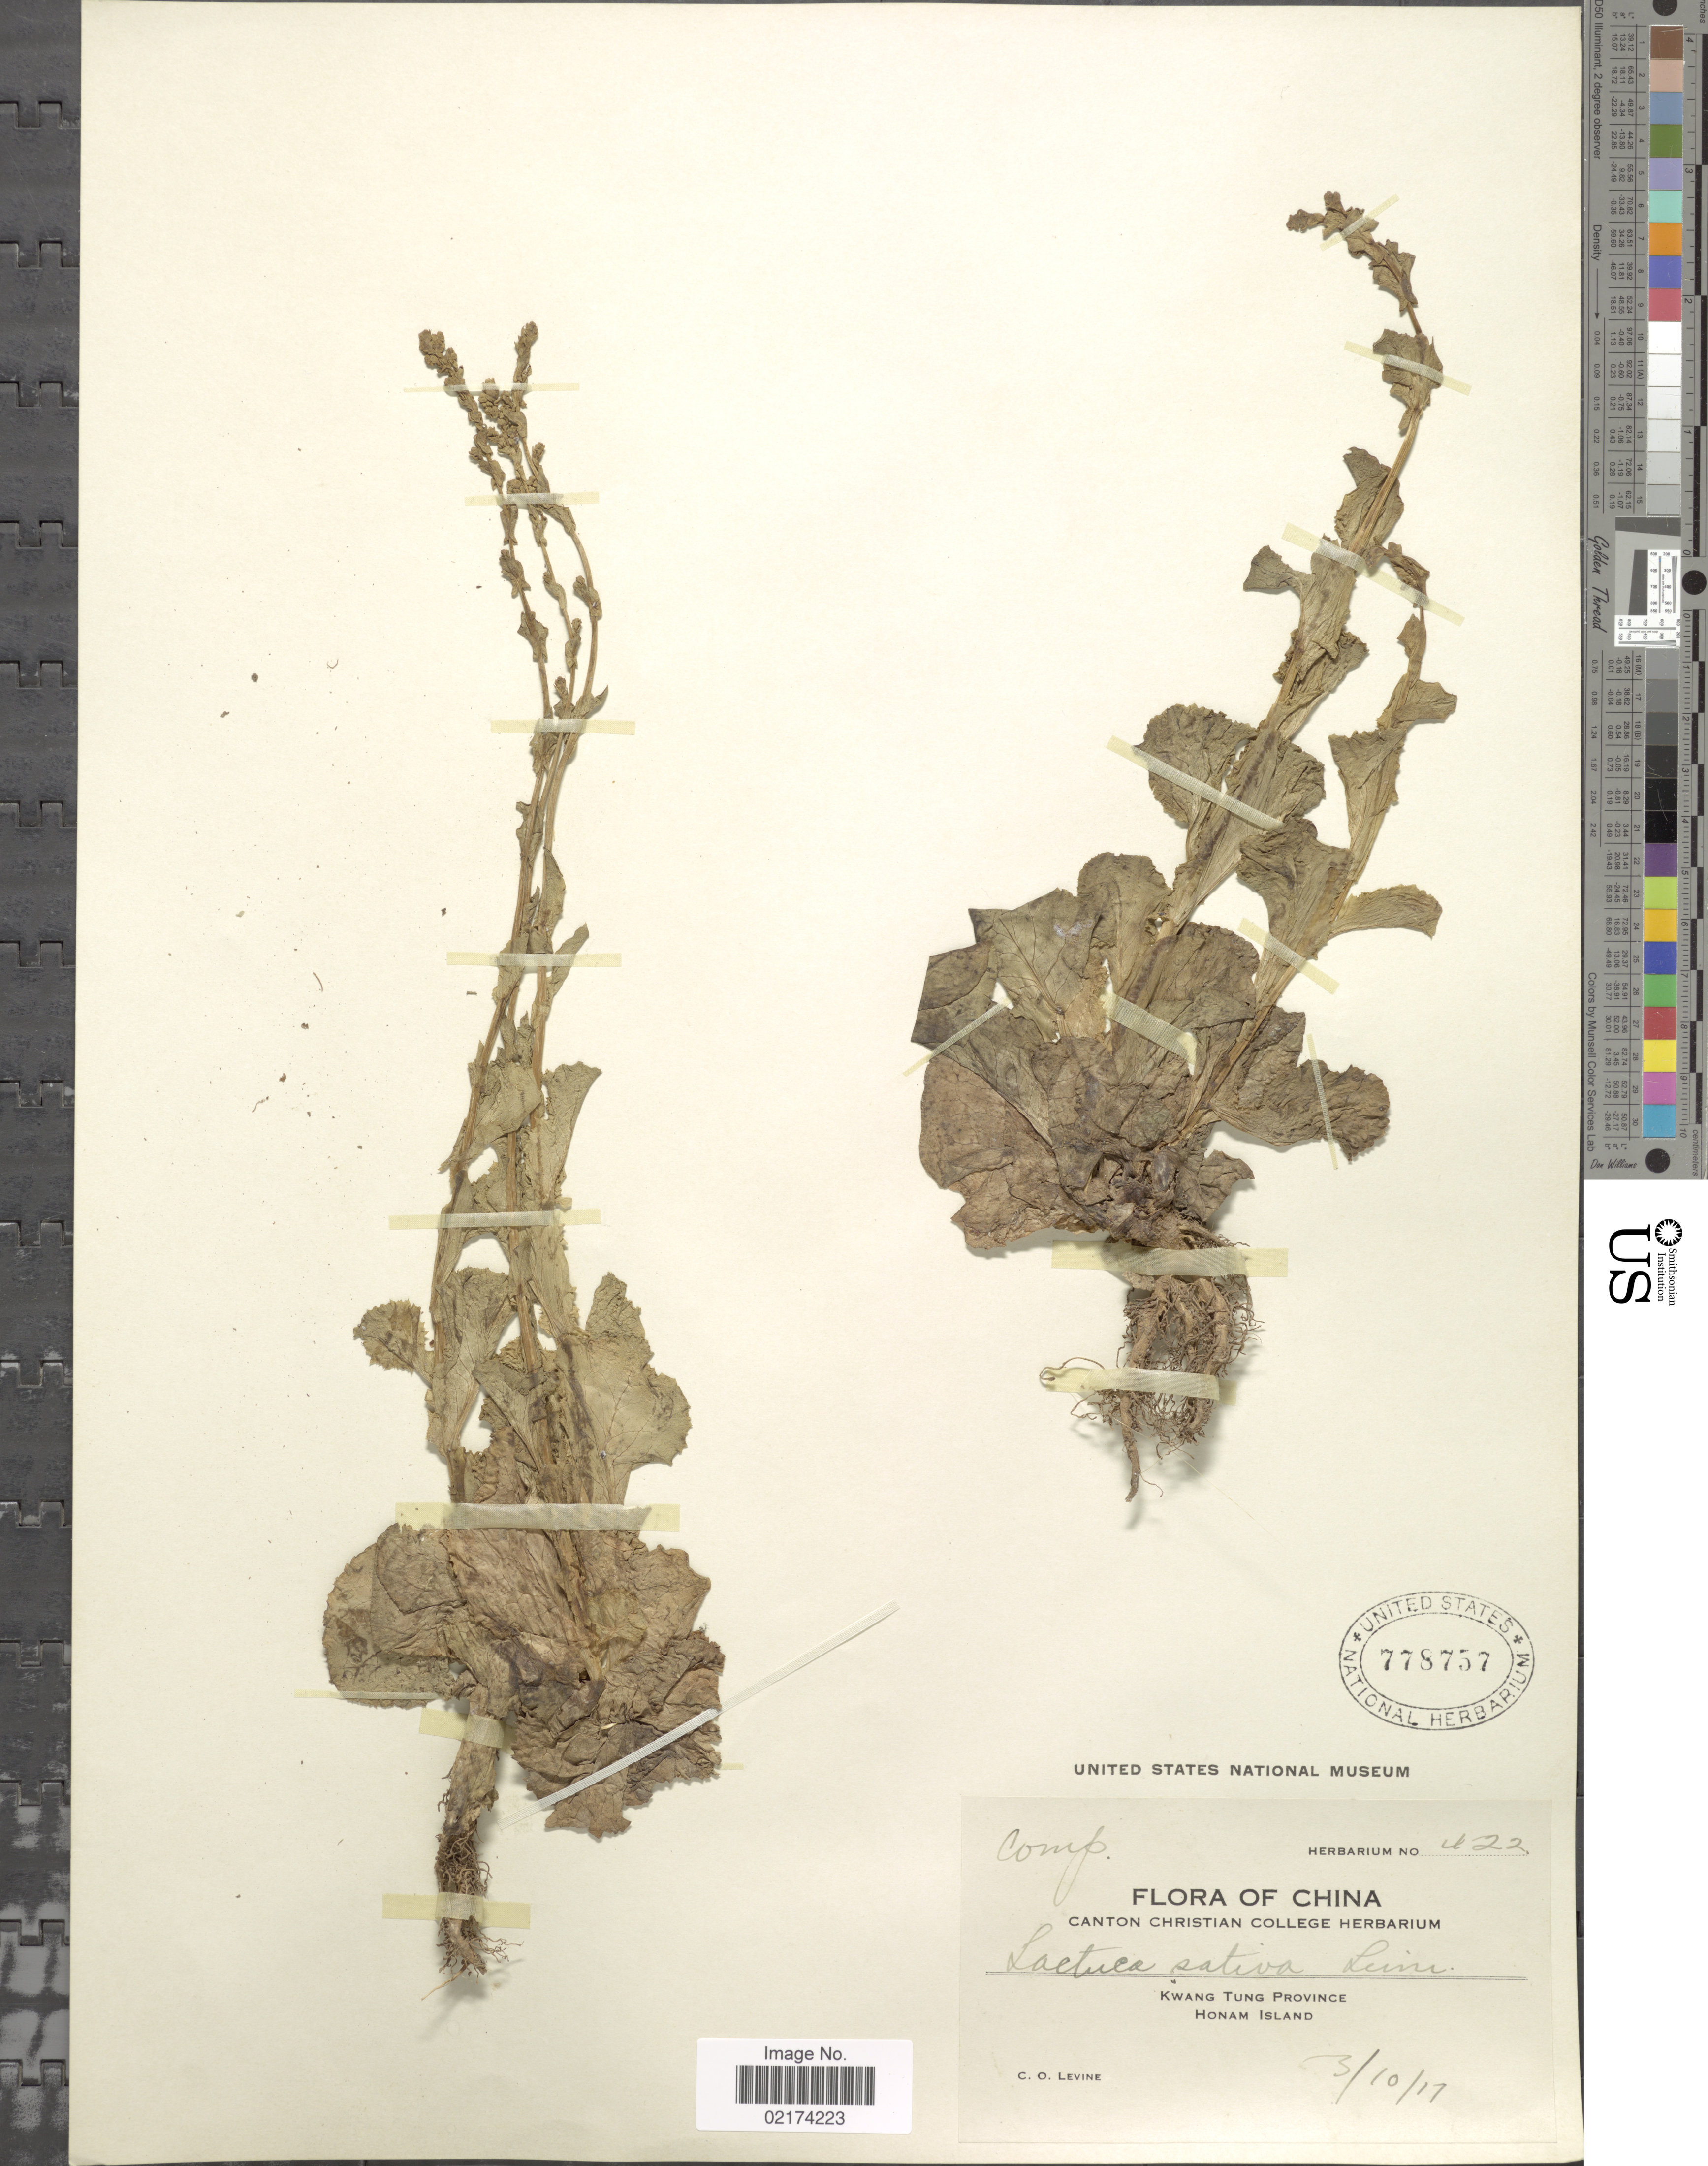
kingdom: Plantae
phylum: Tracheophyta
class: Magnoliopsida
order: Asterales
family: Asteraceae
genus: Lactuca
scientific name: Lactuca sativa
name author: L.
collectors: C. O. Levine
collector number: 422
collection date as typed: Transcribed d/m/y: 3/10/17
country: China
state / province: Guangdong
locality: Kwong Tung Province, Honam Island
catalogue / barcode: US 778757